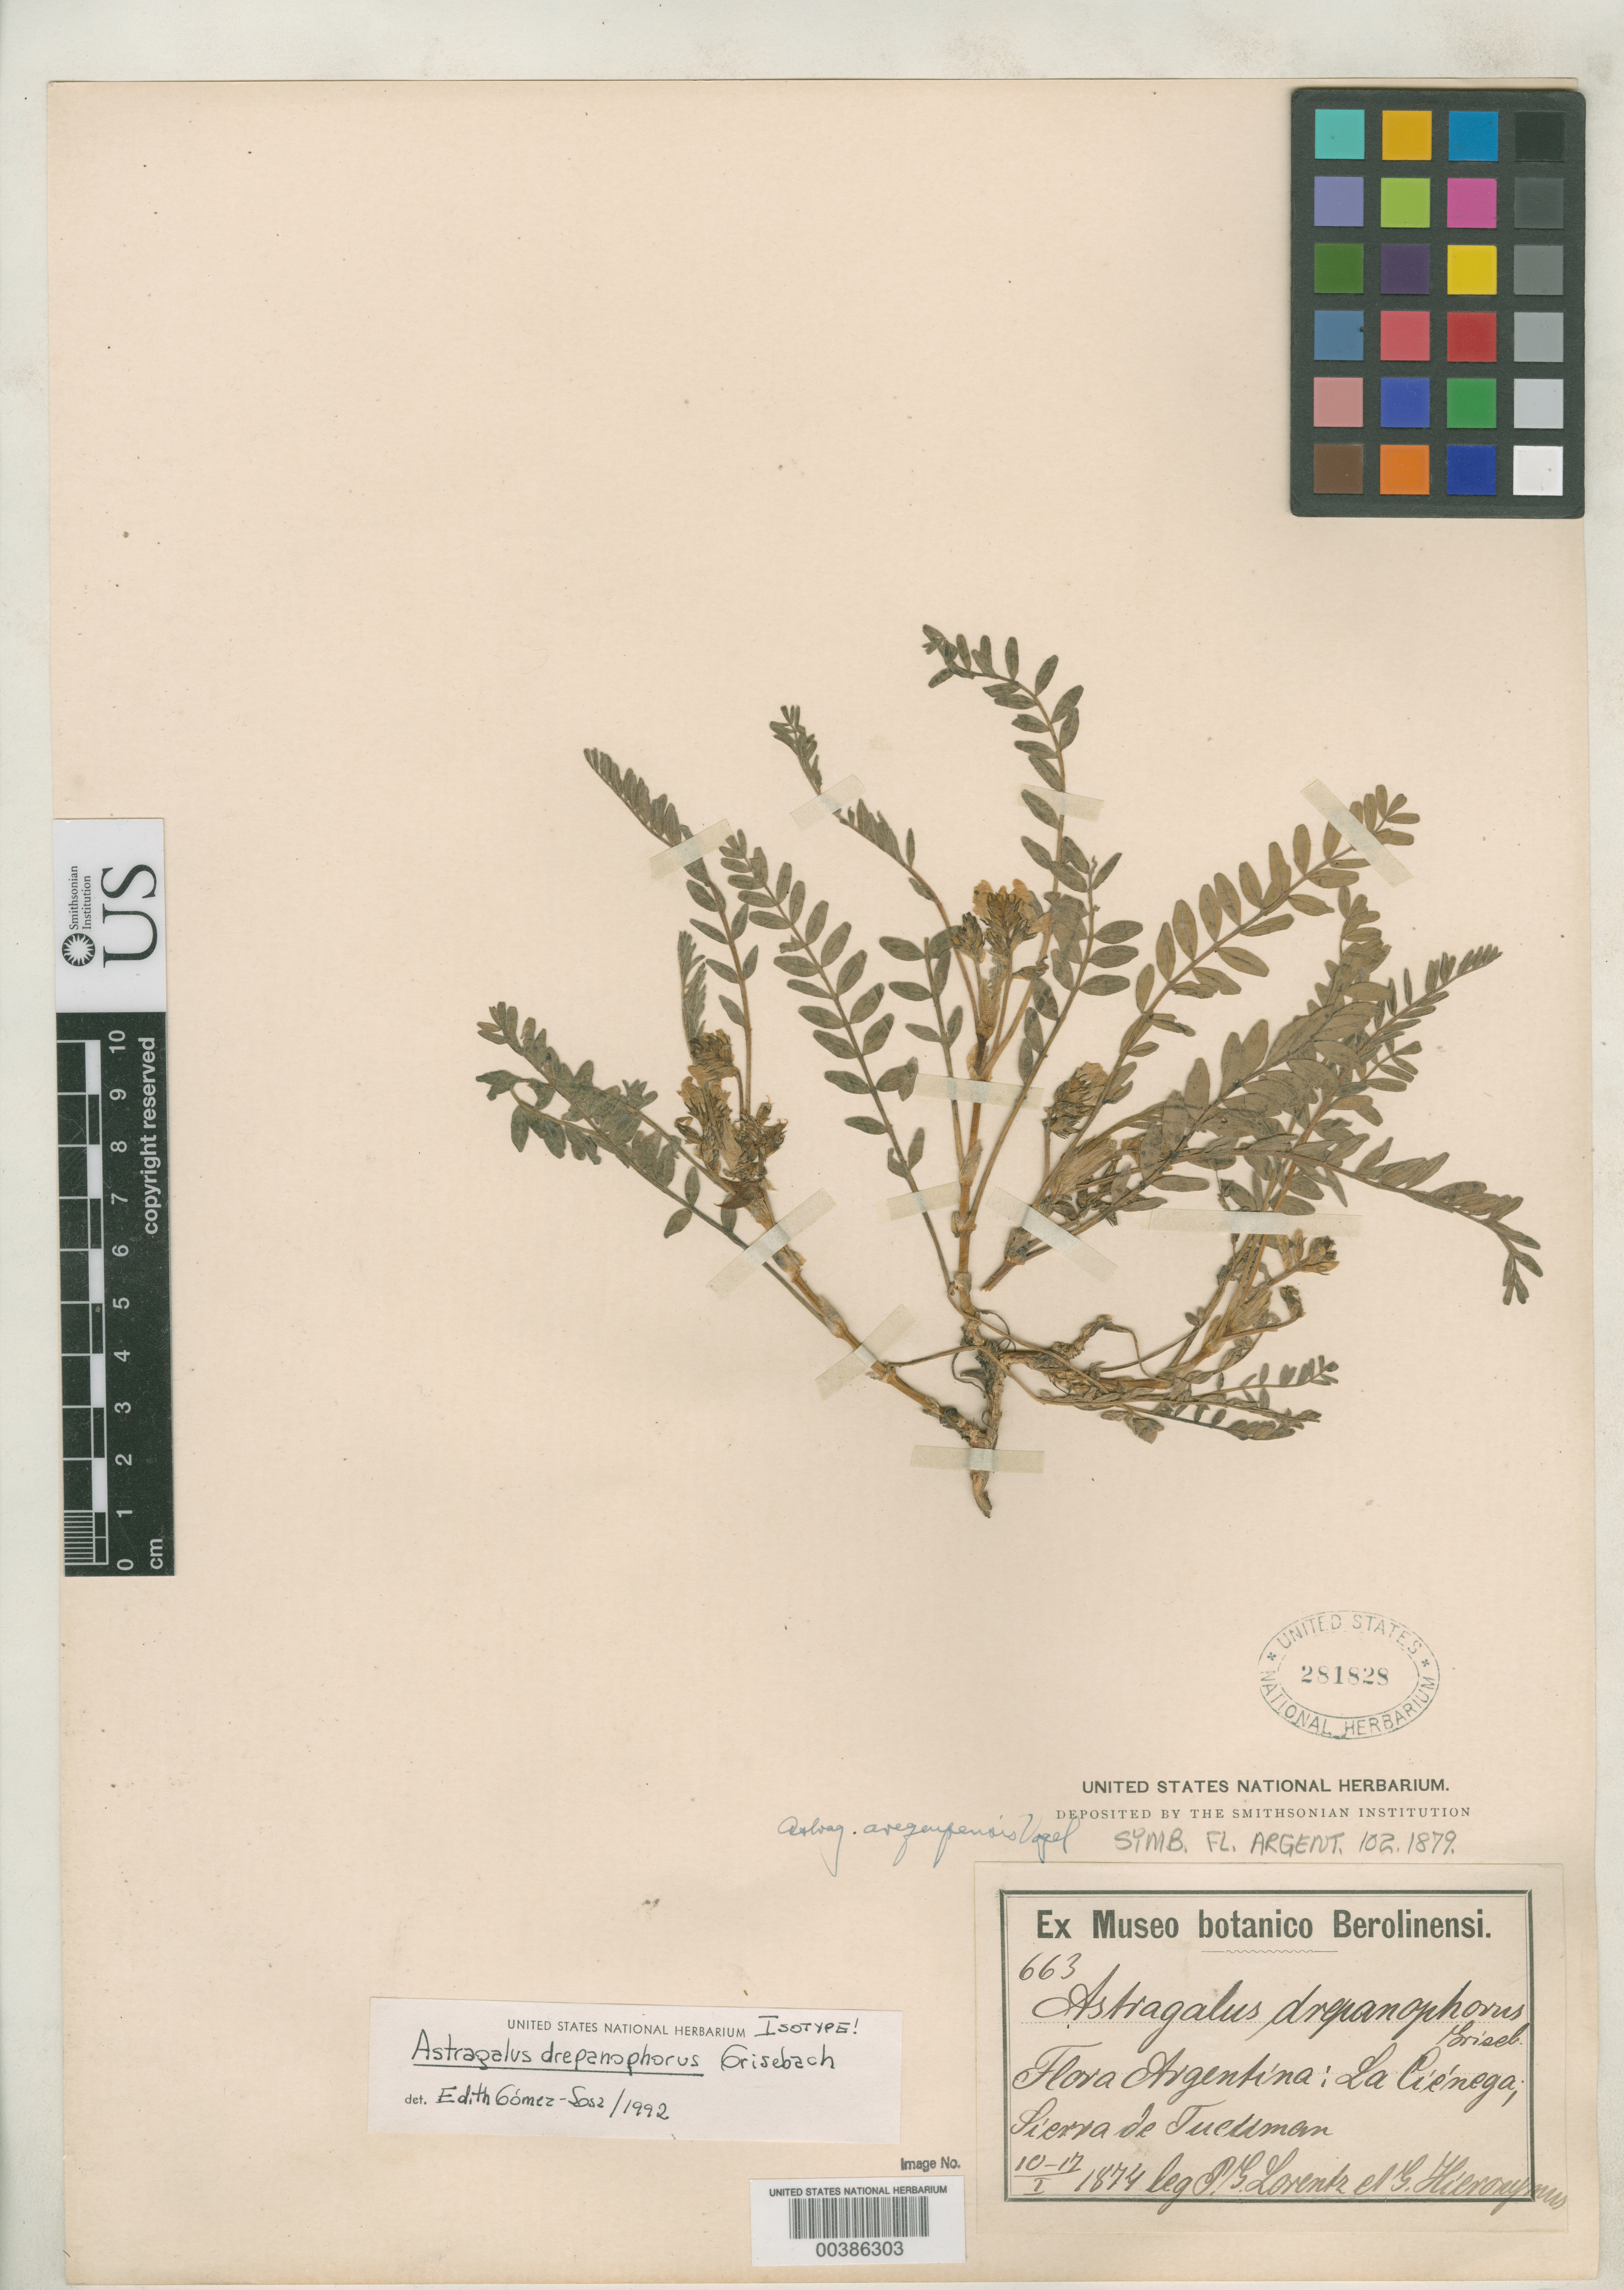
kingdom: Plantae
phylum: Tracheophyta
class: Magnoliopsida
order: Fabales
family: Fabaceae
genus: Astragalus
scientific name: Astragalus drepanophorus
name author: Griseb.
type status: Isotype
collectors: P. G. Lorentz & G. H. Hieronymus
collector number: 663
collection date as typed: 10 Jan 1874 to 17 Jan 1874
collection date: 1874-01-10/1874-01-17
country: Argentina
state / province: Tucumán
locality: La Cienega, Sierra de Tucuman.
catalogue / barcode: US 281828